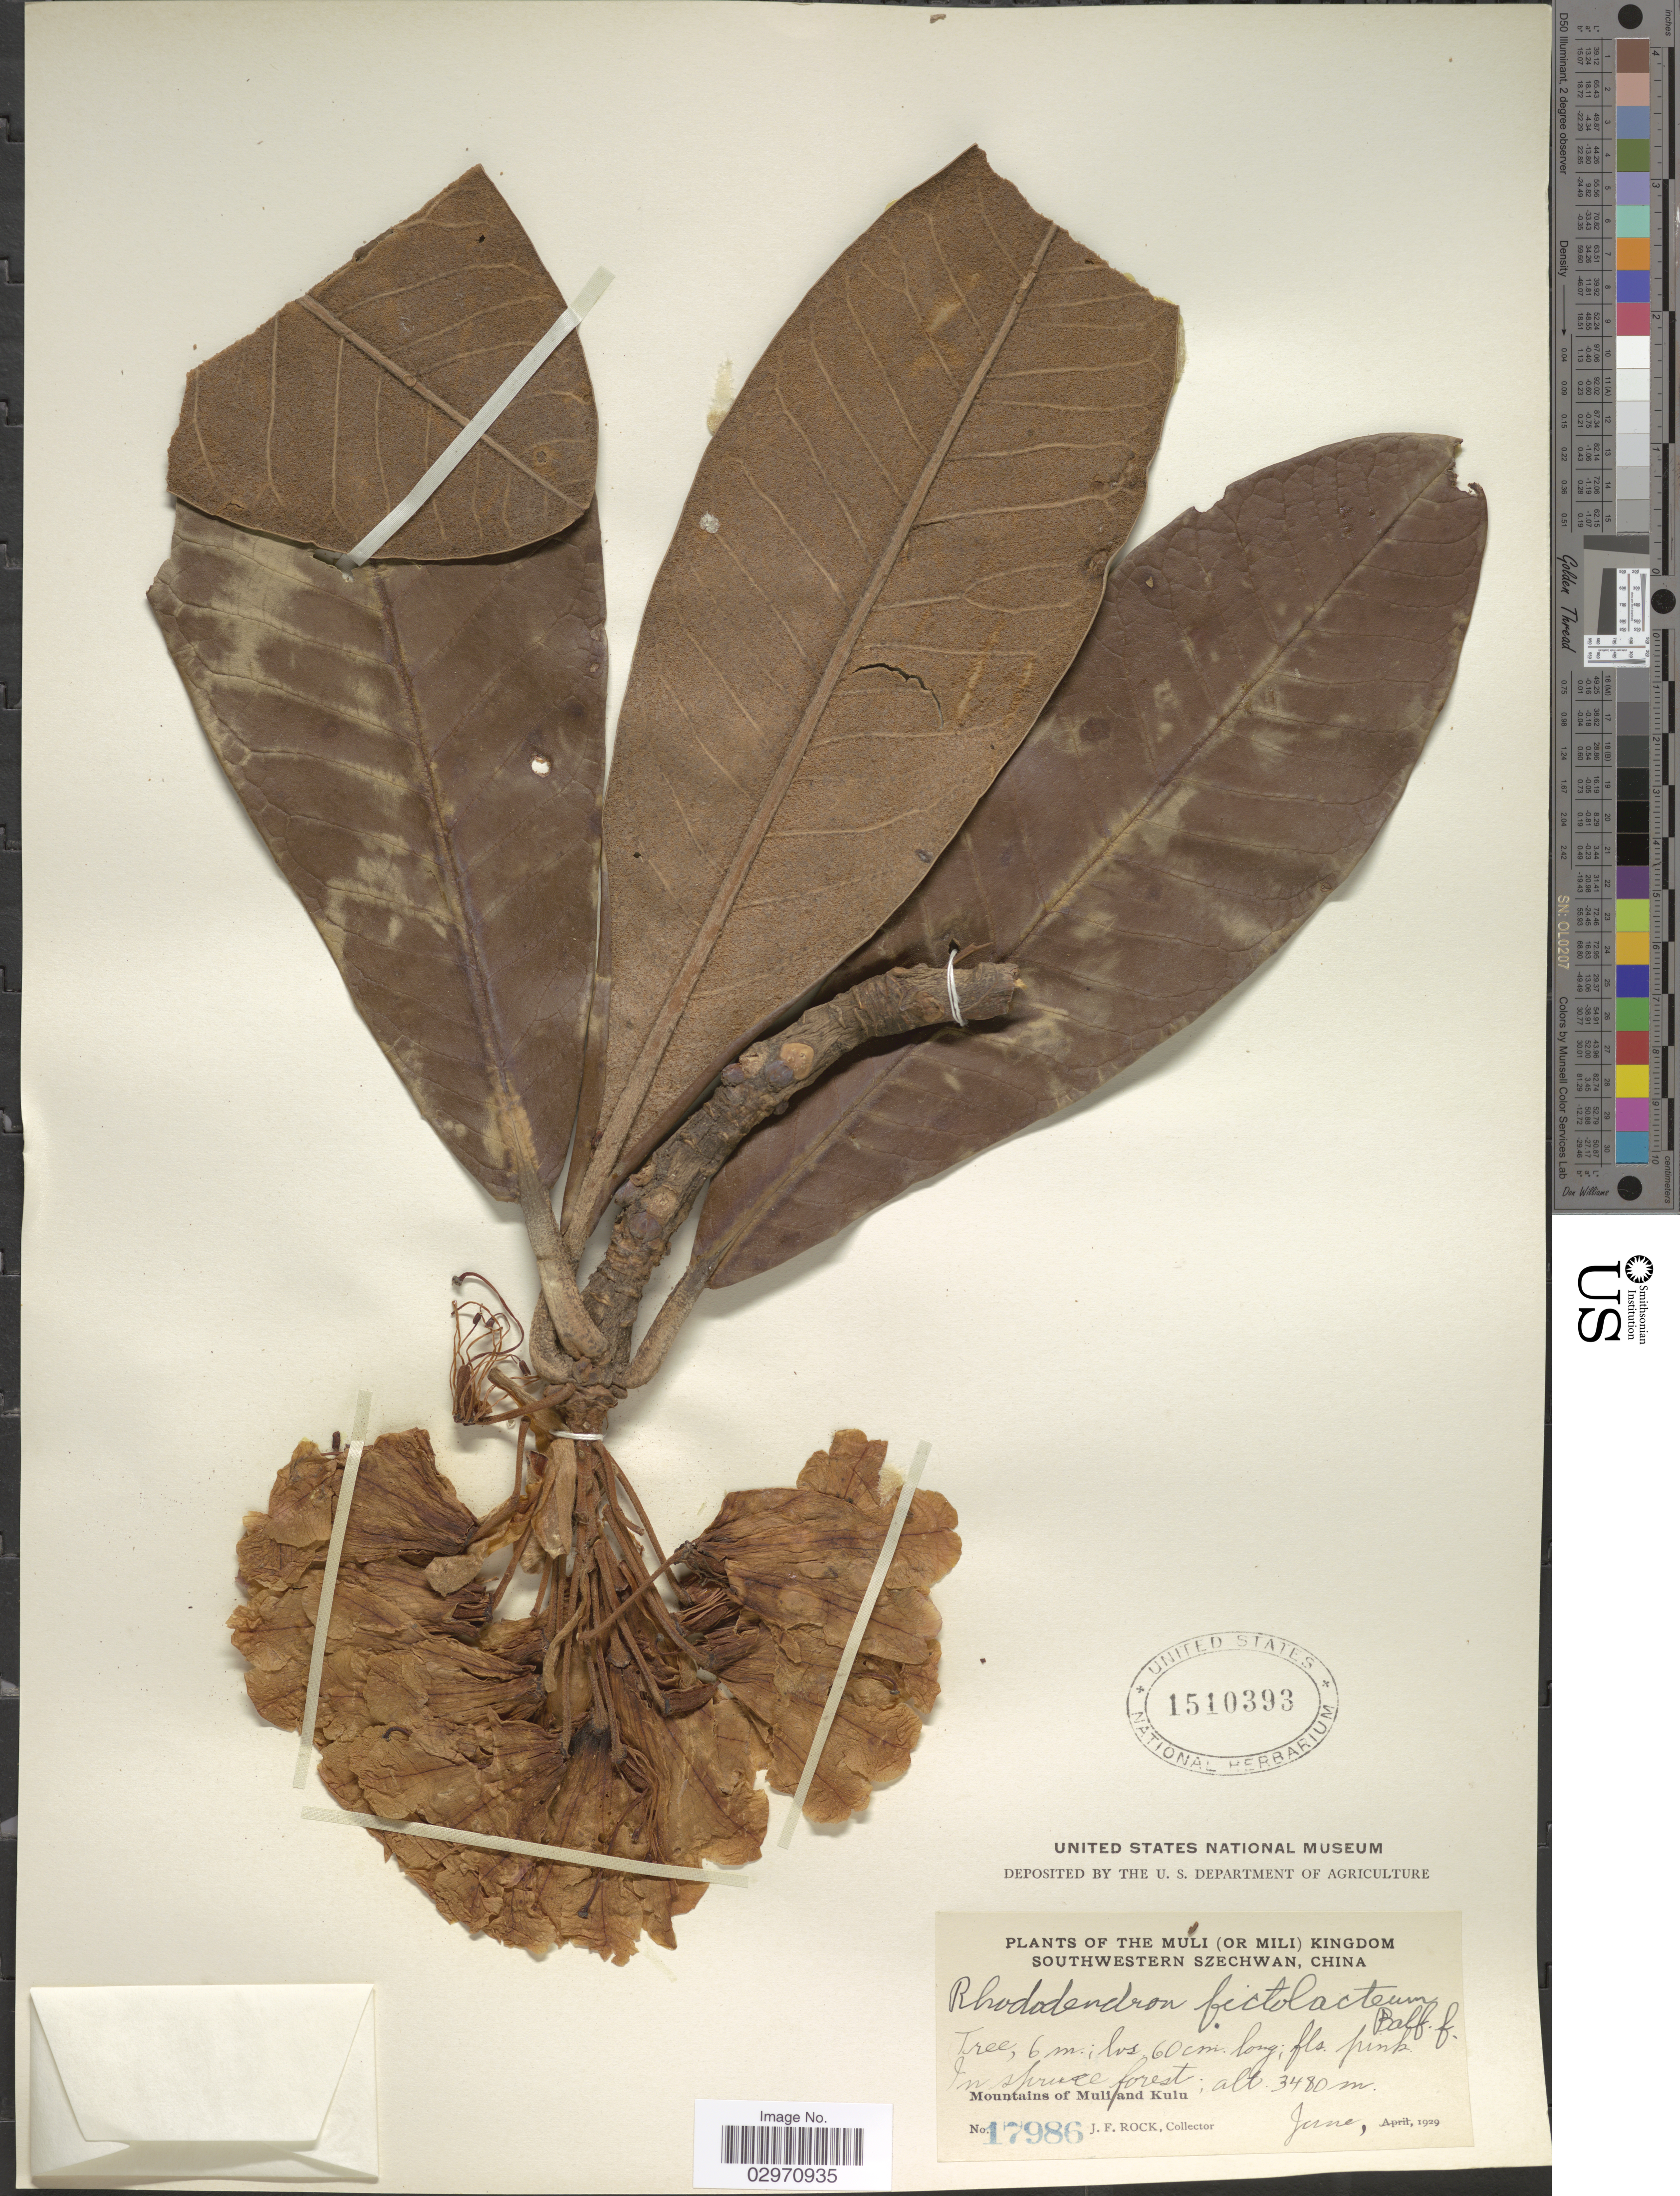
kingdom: Plantae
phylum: Tracheophyta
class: Magnoliopsida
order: Ericales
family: Ericaceae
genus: Rhododendron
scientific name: Rhododendron fictolacteum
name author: Balf. f.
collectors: J. Rock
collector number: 17986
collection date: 1929-06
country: China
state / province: Sichuan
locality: Muli (or Mili) Kingdom. Southwestern Szechwan. Mountains of Muli and Kulu.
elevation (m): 3480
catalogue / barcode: US 1510393